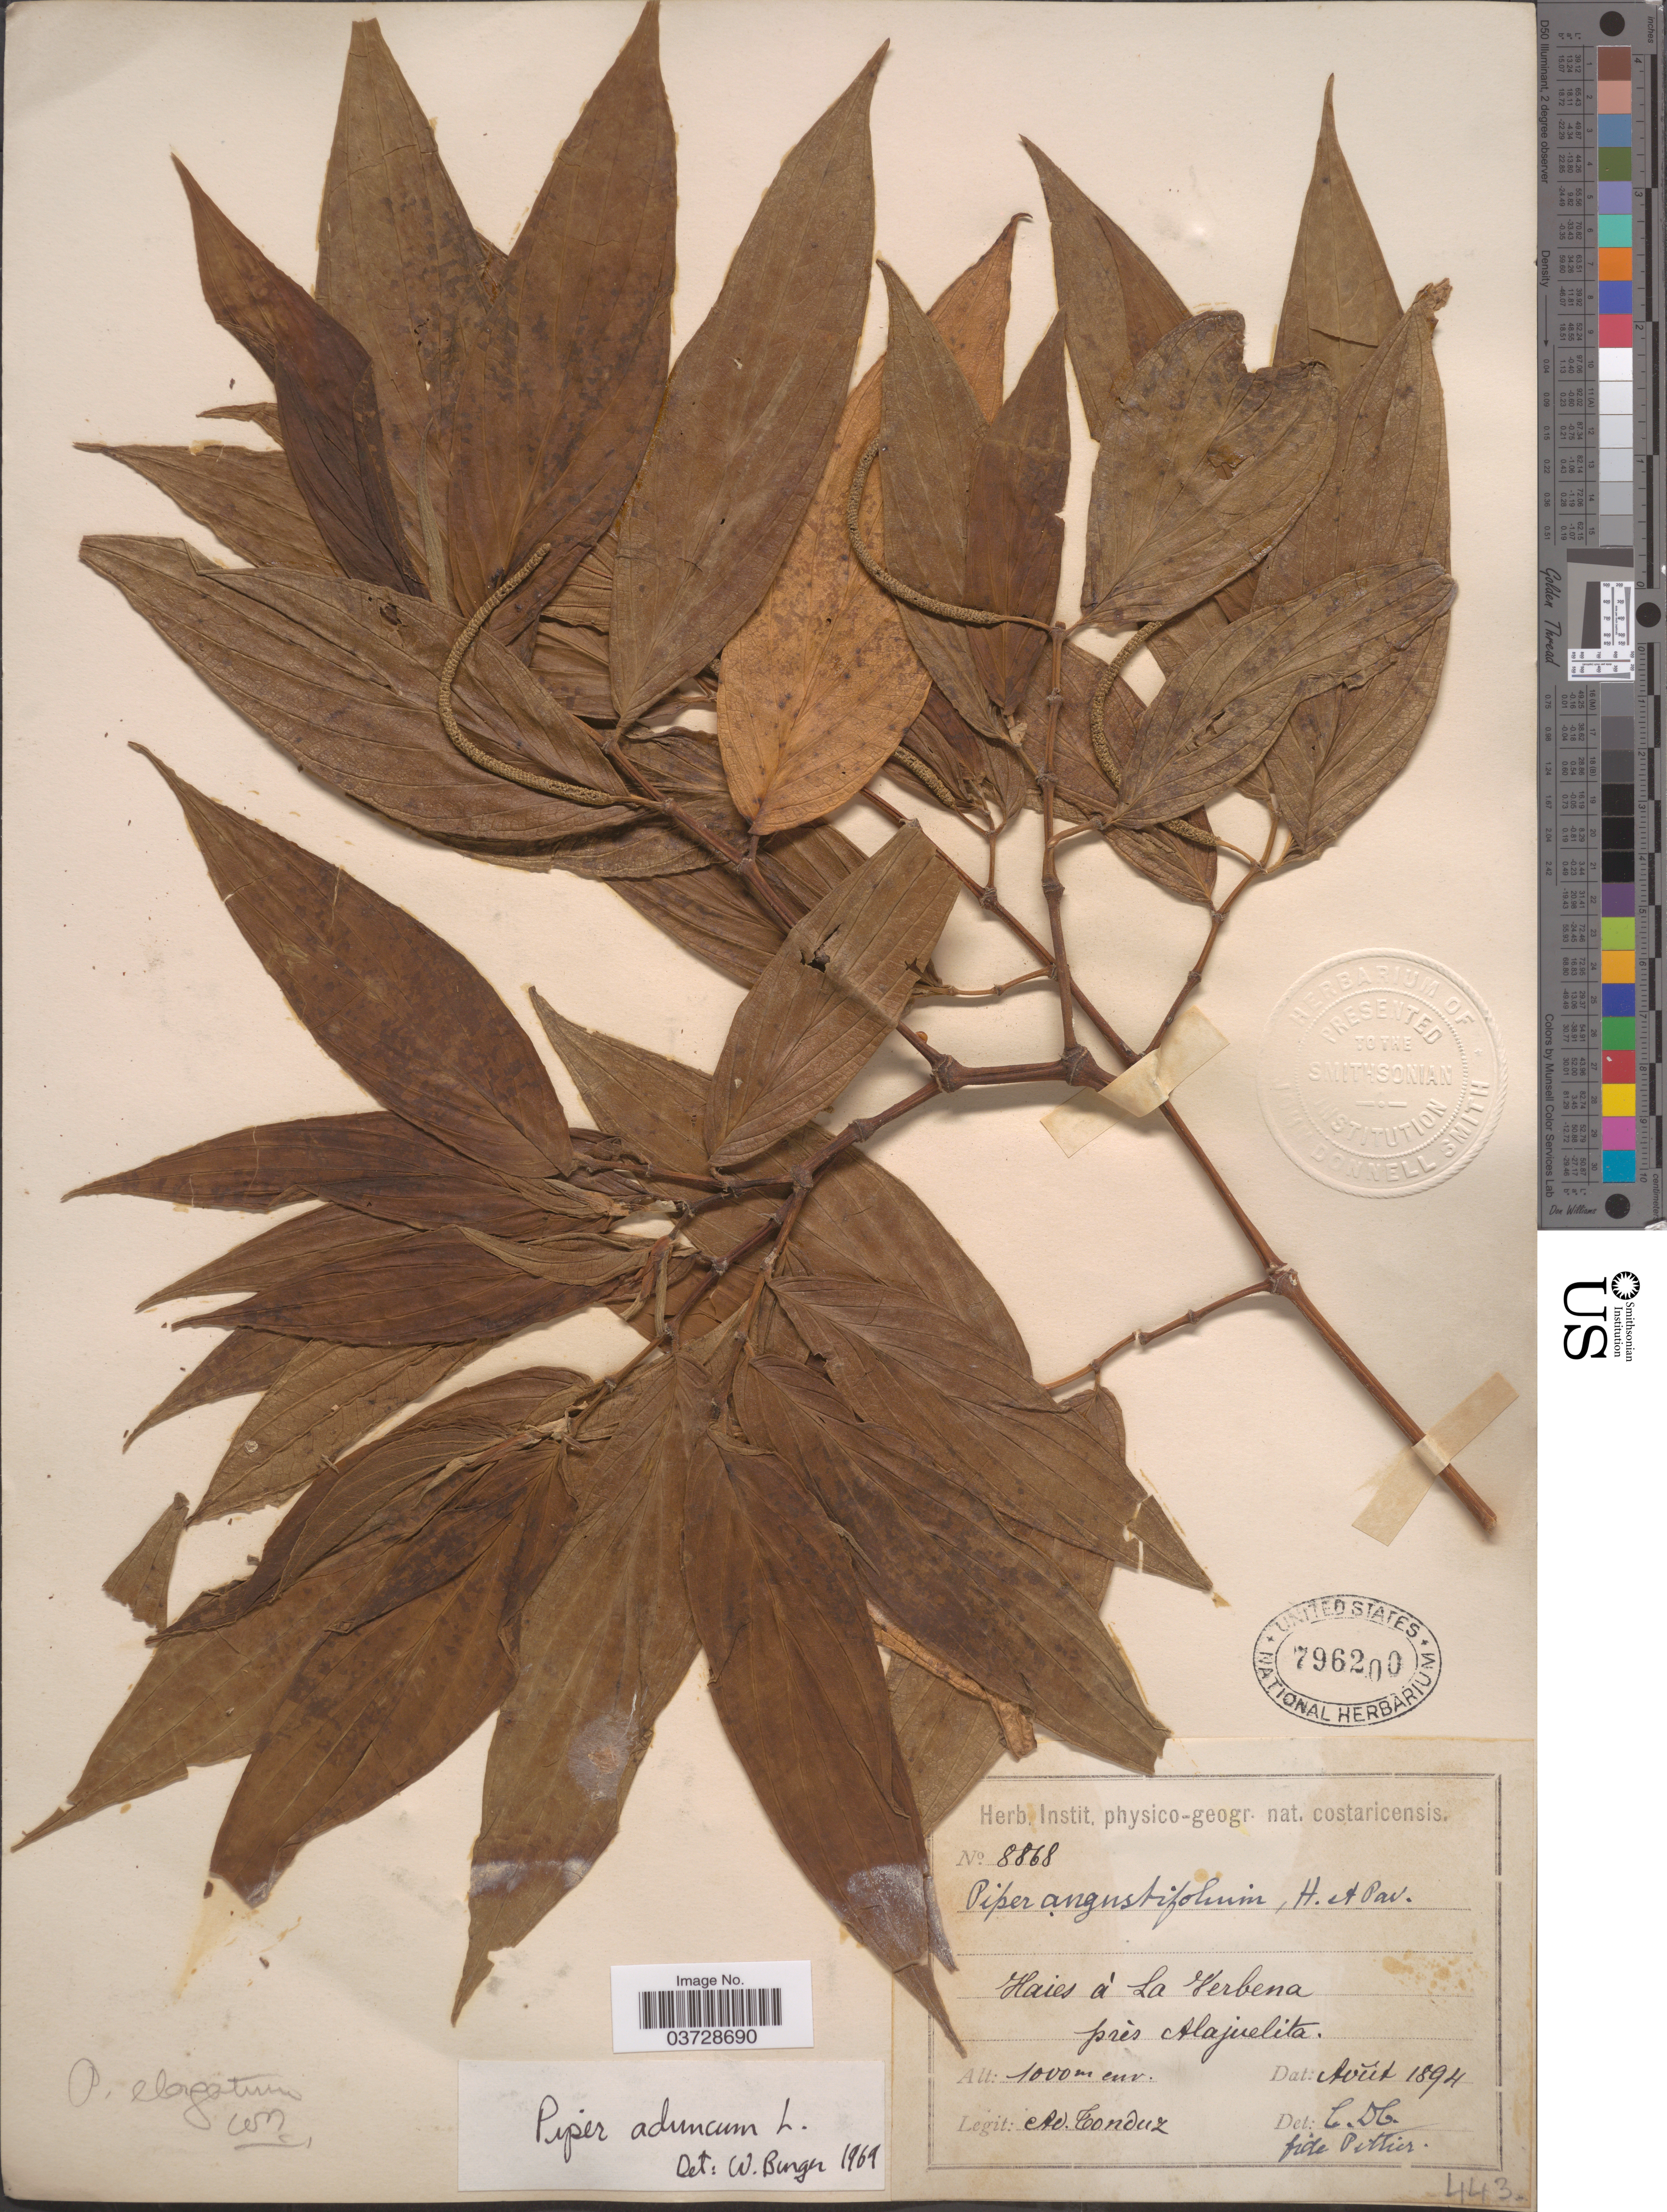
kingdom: Plantae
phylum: Tracheophyta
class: Magnoliopsida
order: Piperales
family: Piperaceae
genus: Piper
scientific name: Piper aduncum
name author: L.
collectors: A. Tonduz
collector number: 8868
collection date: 1894-04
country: Costa Rica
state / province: Alajuela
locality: Haies á La Verbena près Alajuelita.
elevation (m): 1000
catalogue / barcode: US 796200